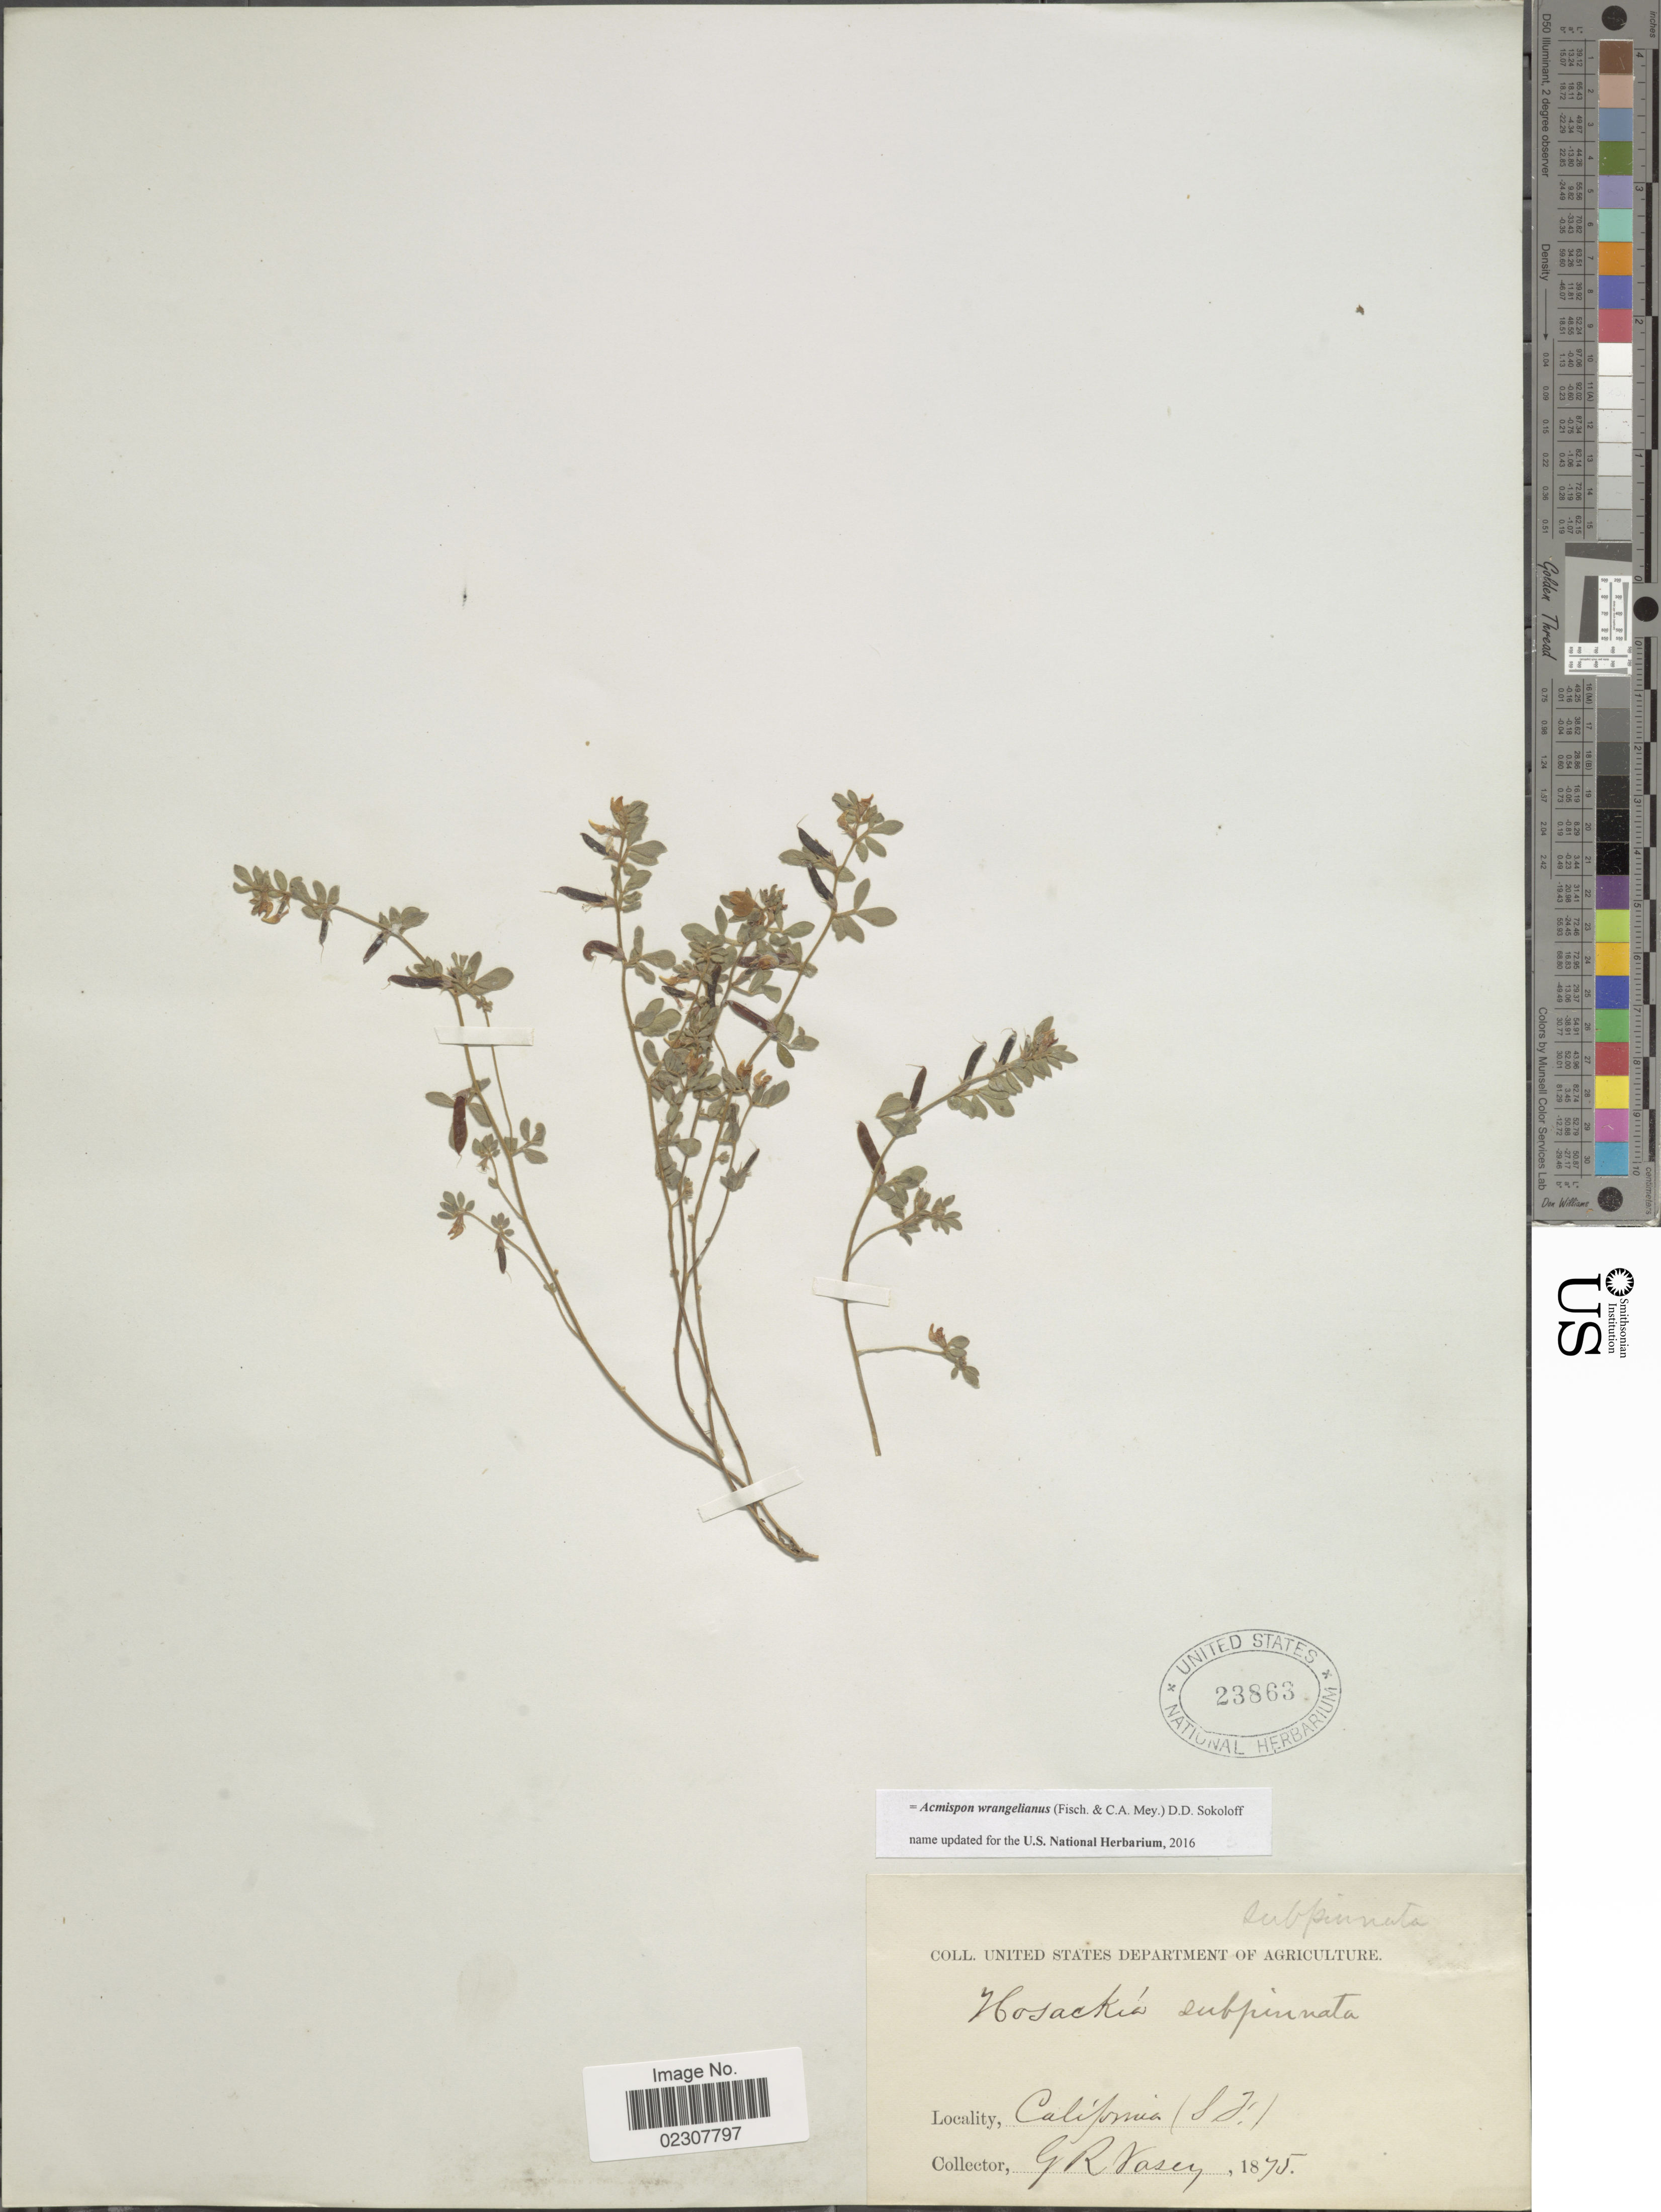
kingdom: Plantae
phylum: Tracheophyta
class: Magnoliopsida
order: Fabales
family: Fabaceae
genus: Acmispon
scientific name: Acmispon wrangelianus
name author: (Fisch. & C.A. Mey.) D.D. Sokoloff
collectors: G. R. Vasey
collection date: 1875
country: United States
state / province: California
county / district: San Francisco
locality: (S.F.).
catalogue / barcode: US 23863